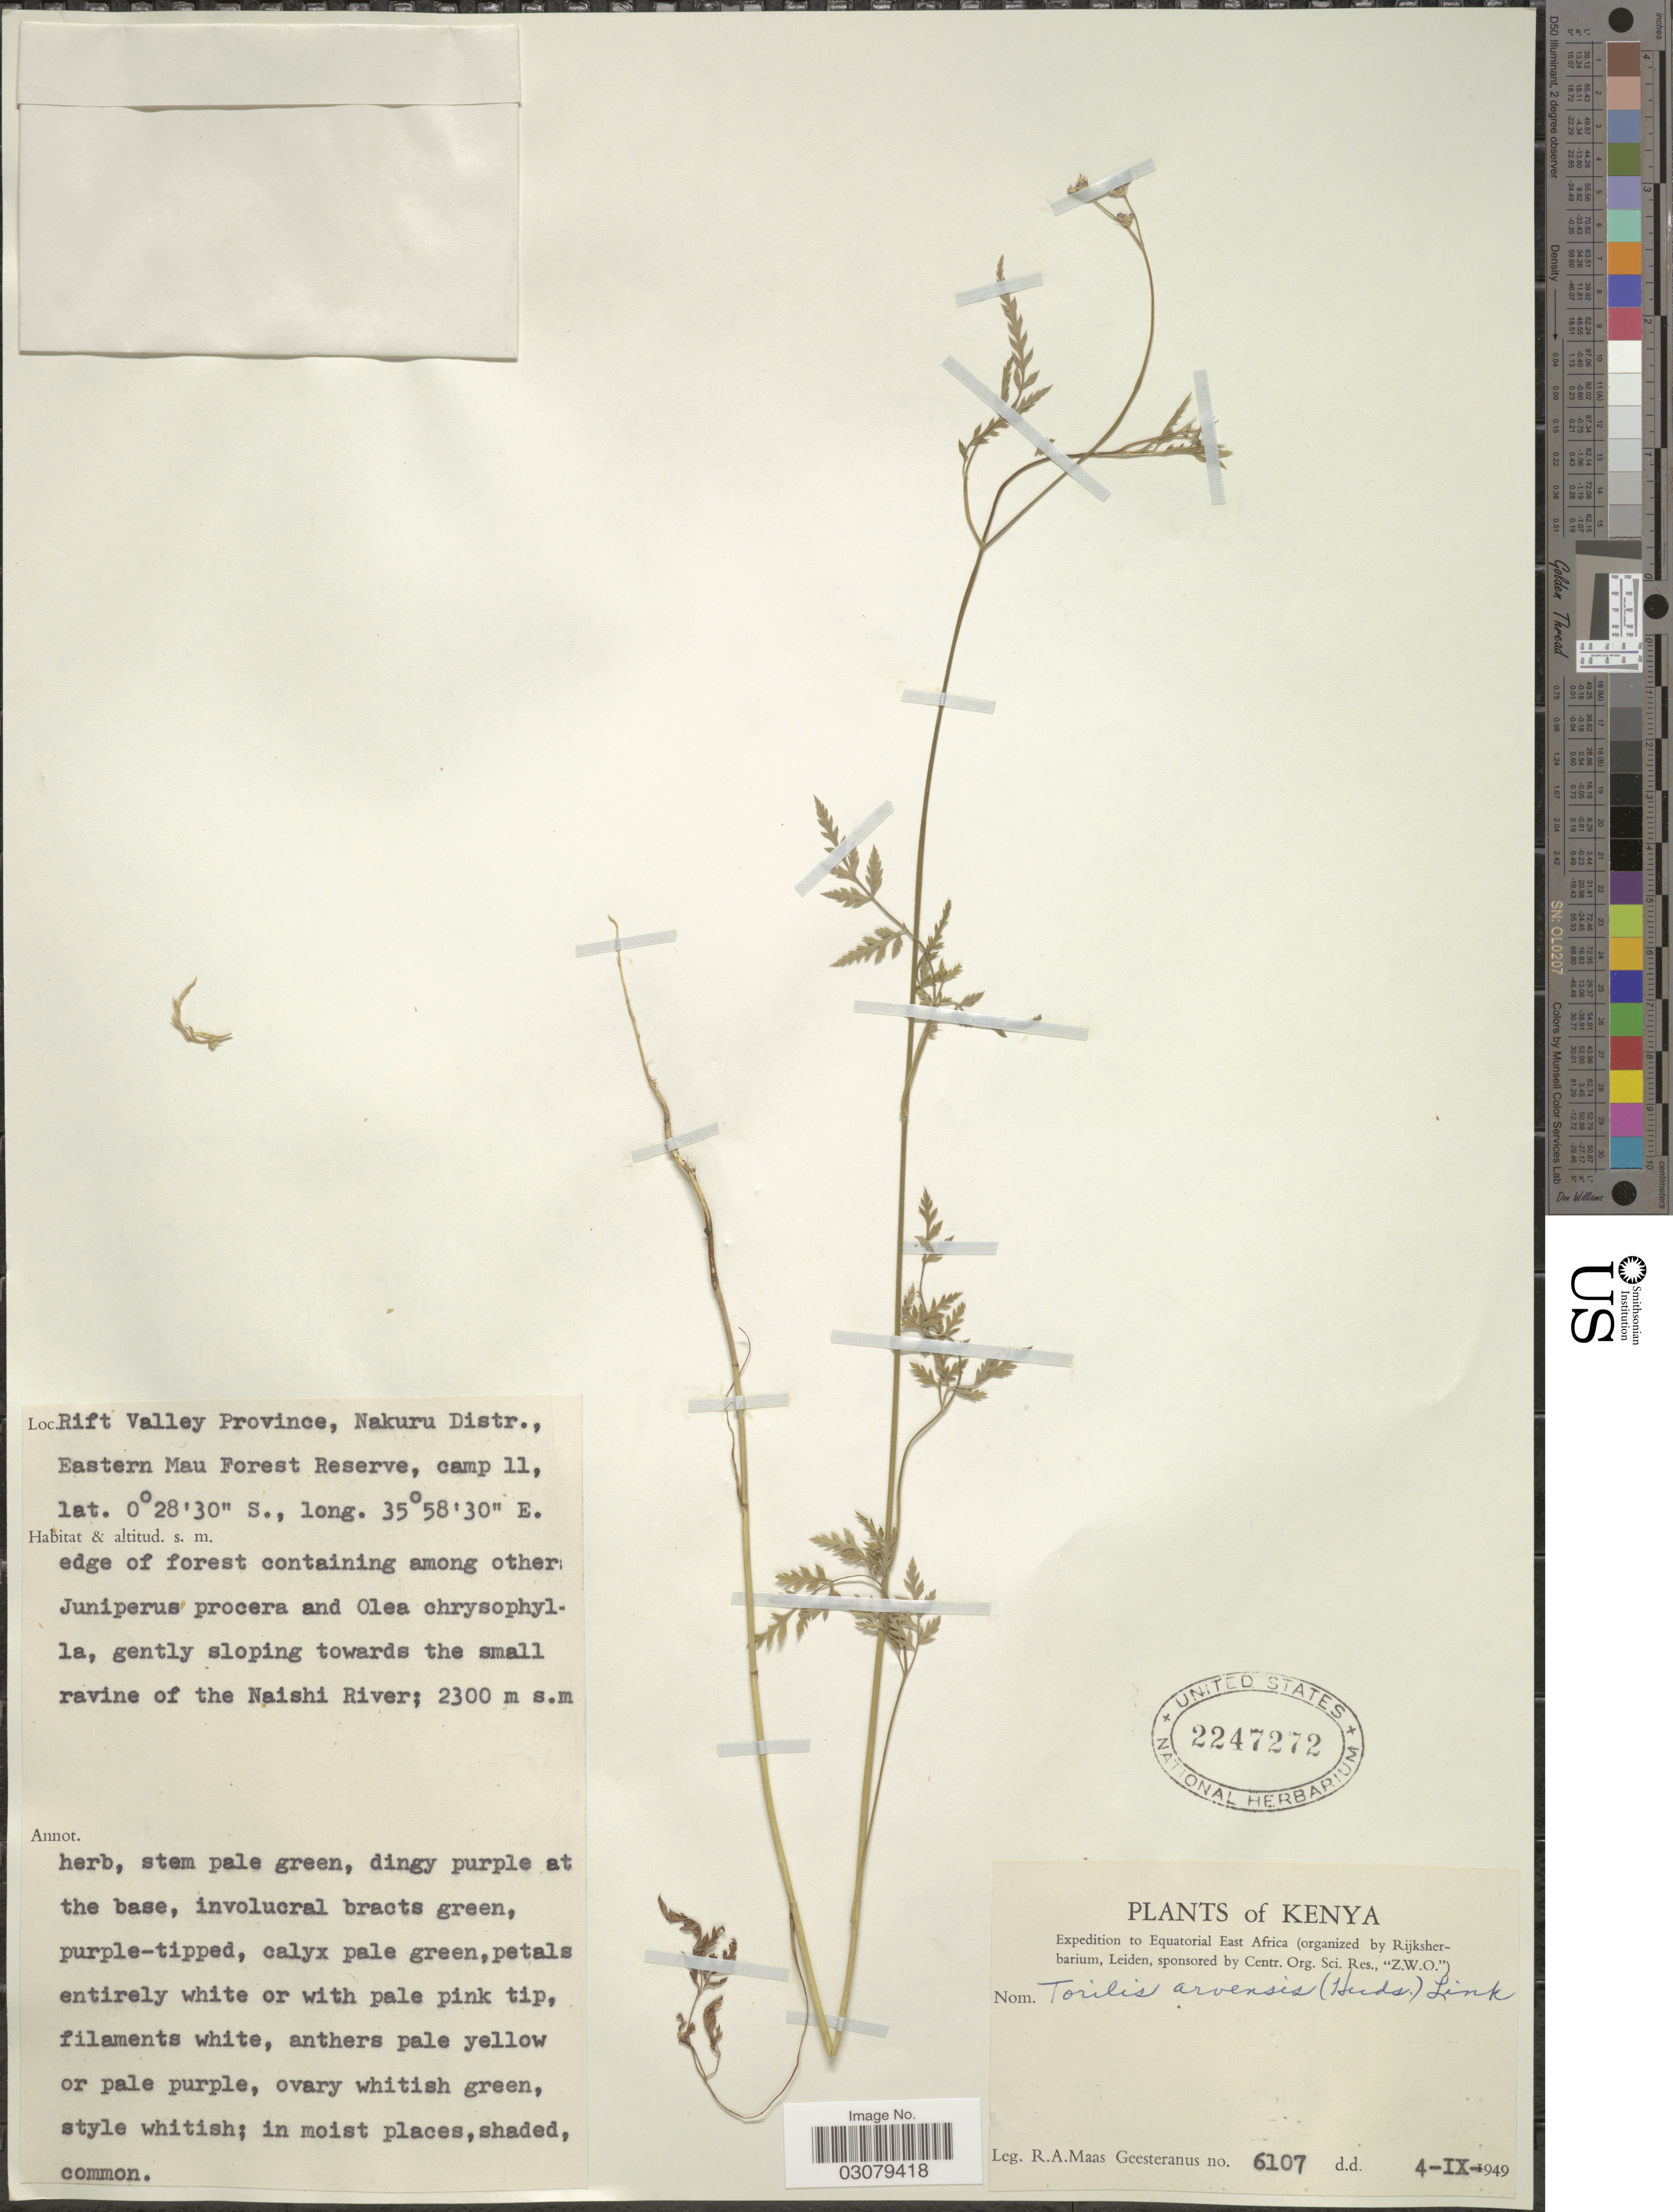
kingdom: Plantae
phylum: Tracheophyta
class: Magnoliopsida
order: Apiales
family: Apiaceae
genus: Torilis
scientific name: Torilis arvensis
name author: (Huds.) Link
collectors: R. A. Maas Geesteranus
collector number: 6107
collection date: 1949-09-04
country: Kenya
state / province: Nakuru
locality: Rift Valley Province, Nakuru Distr., Eastern Mau Forest Reserve, camp 11. Gently sloping towards the small ravine of the Naishi River.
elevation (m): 2300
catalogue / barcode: US 2247272